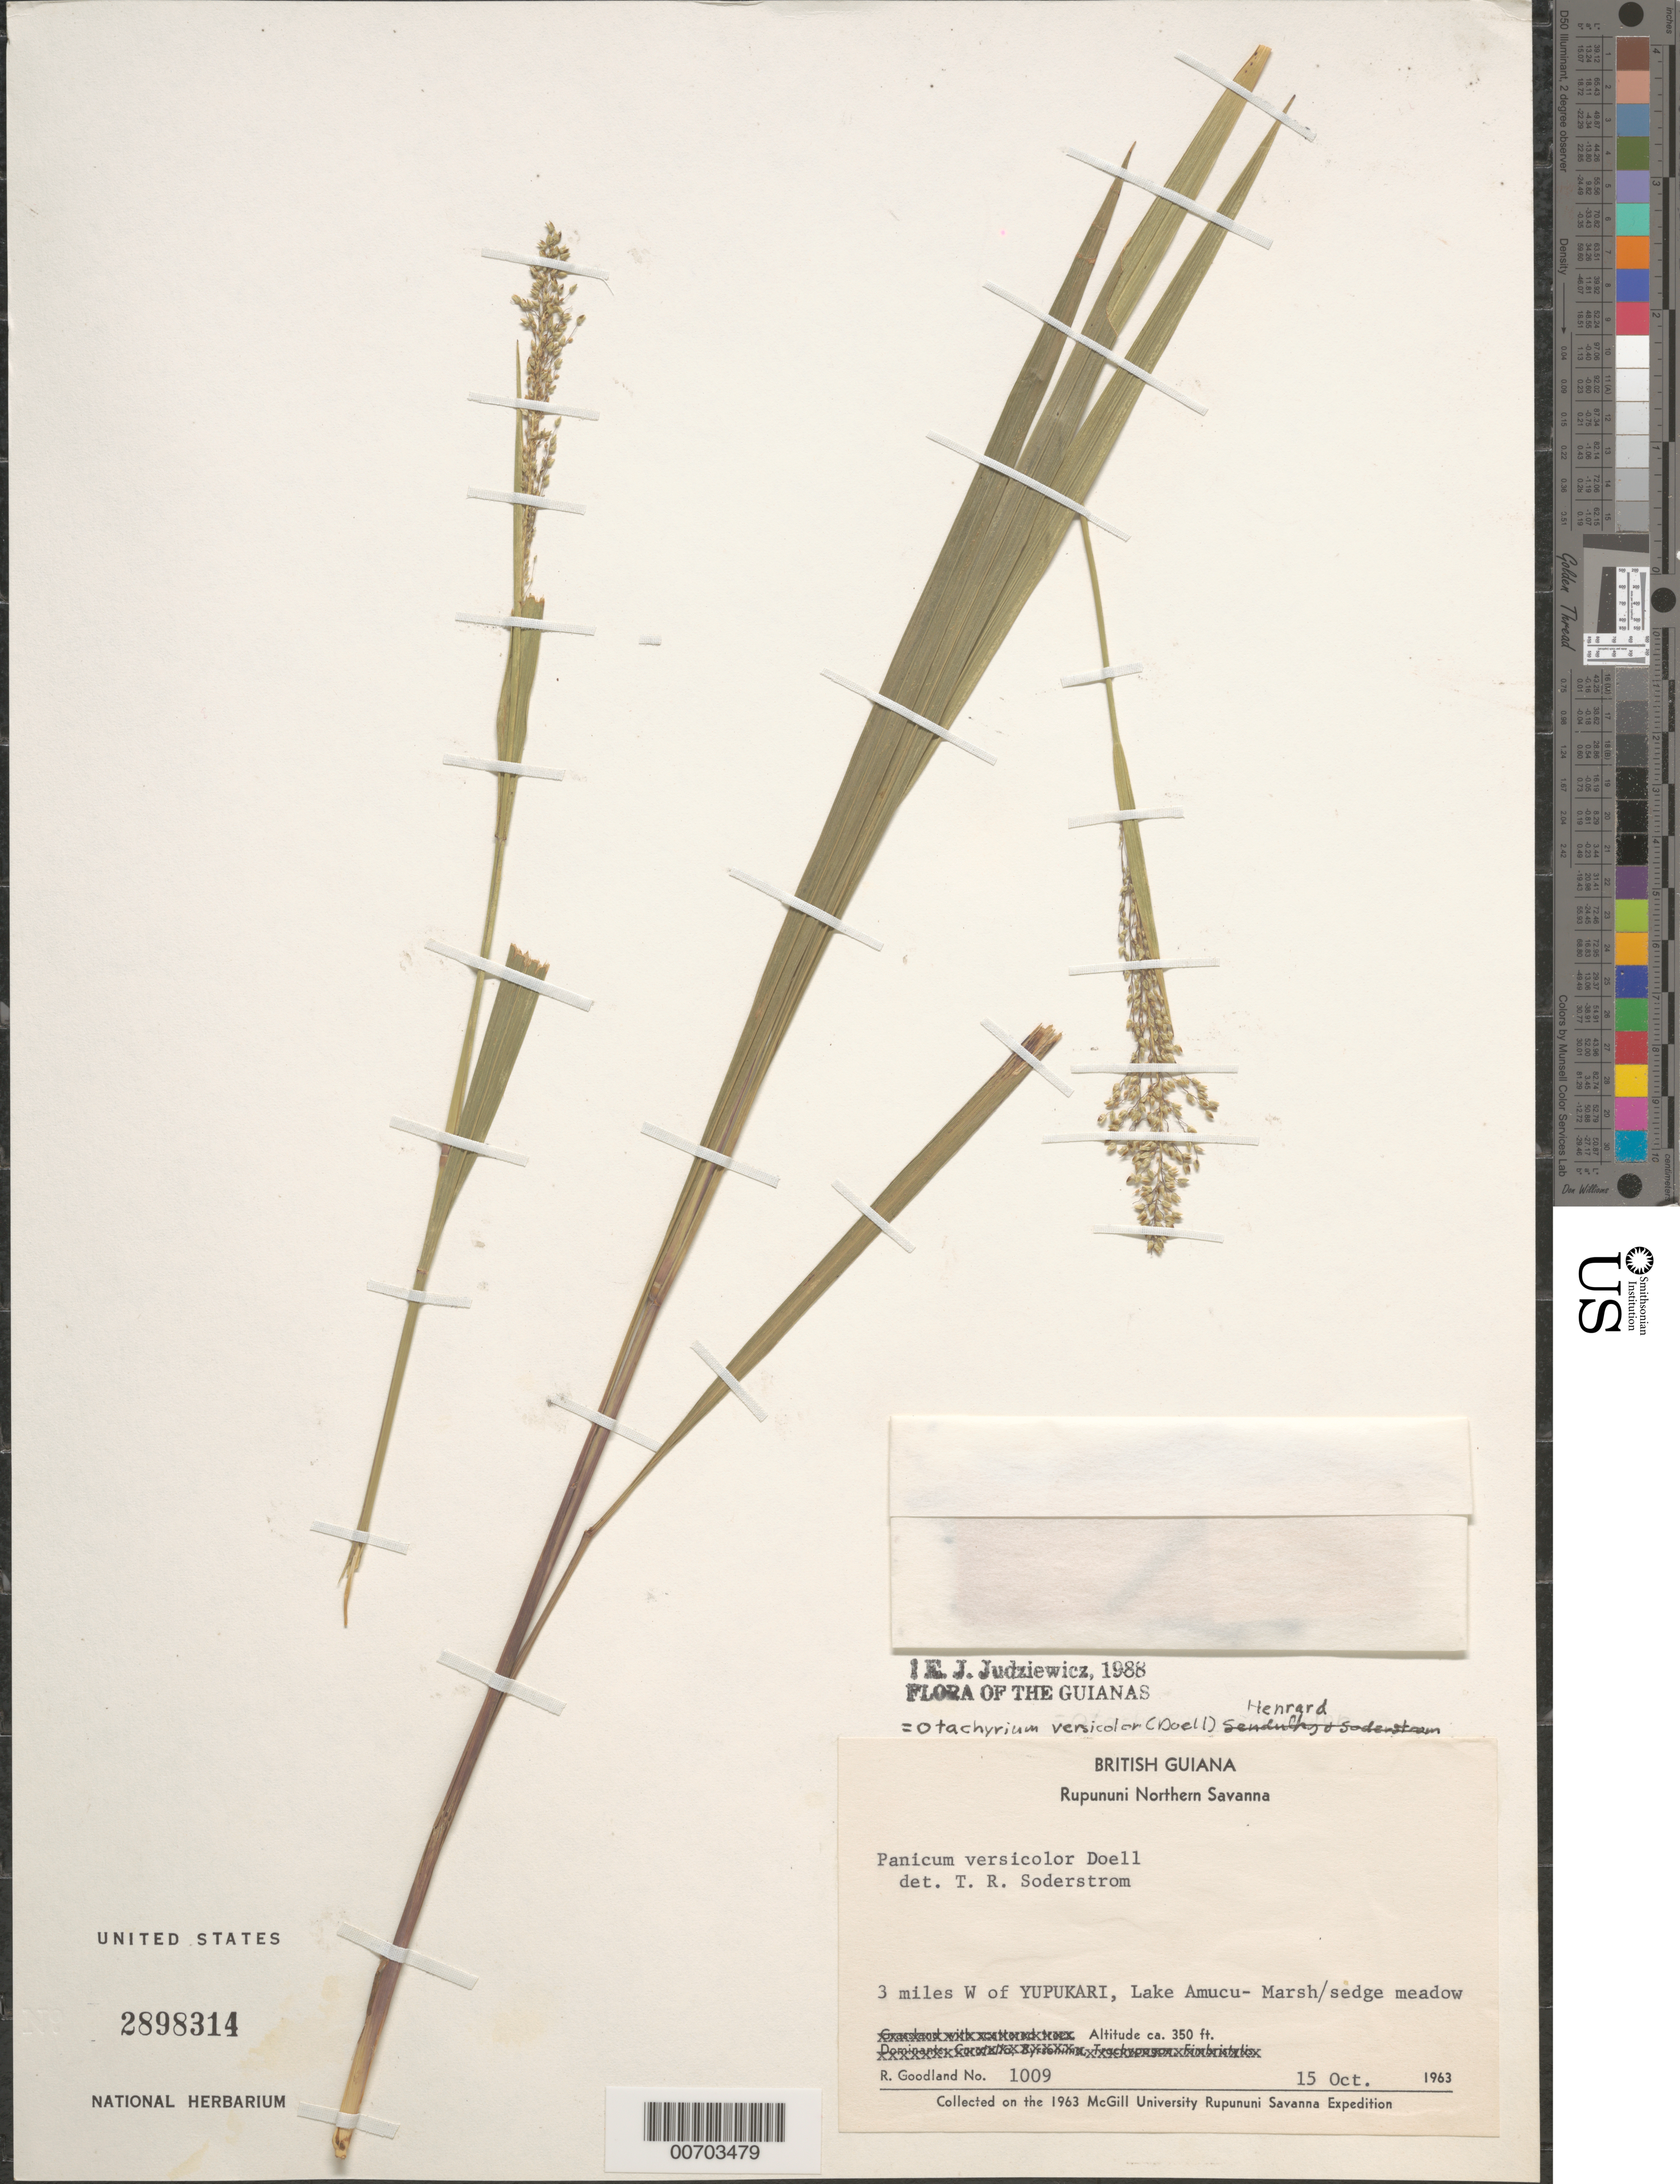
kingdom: Plantae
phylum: Tracheophyta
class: Liliopsida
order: Poales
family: Poaceae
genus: Otachyrium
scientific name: Otachyrium versicolor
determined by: Judziewicz, E. J.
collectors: R. Goodland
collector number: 1009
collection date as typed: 15-Oct-63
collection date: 1963-10-15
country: Guyana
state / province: U. Takutu-U. Essequibo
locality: Rupununi Northern Savanna, Lake Amucu, 3 mi W of Yupukari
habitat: Marsh/sedge meadow. Grassland with scattered trees. Dominants: Curatella, Byrsonima, Trachypogon, Fimbristylis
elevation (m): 107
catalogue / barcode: US 2898314